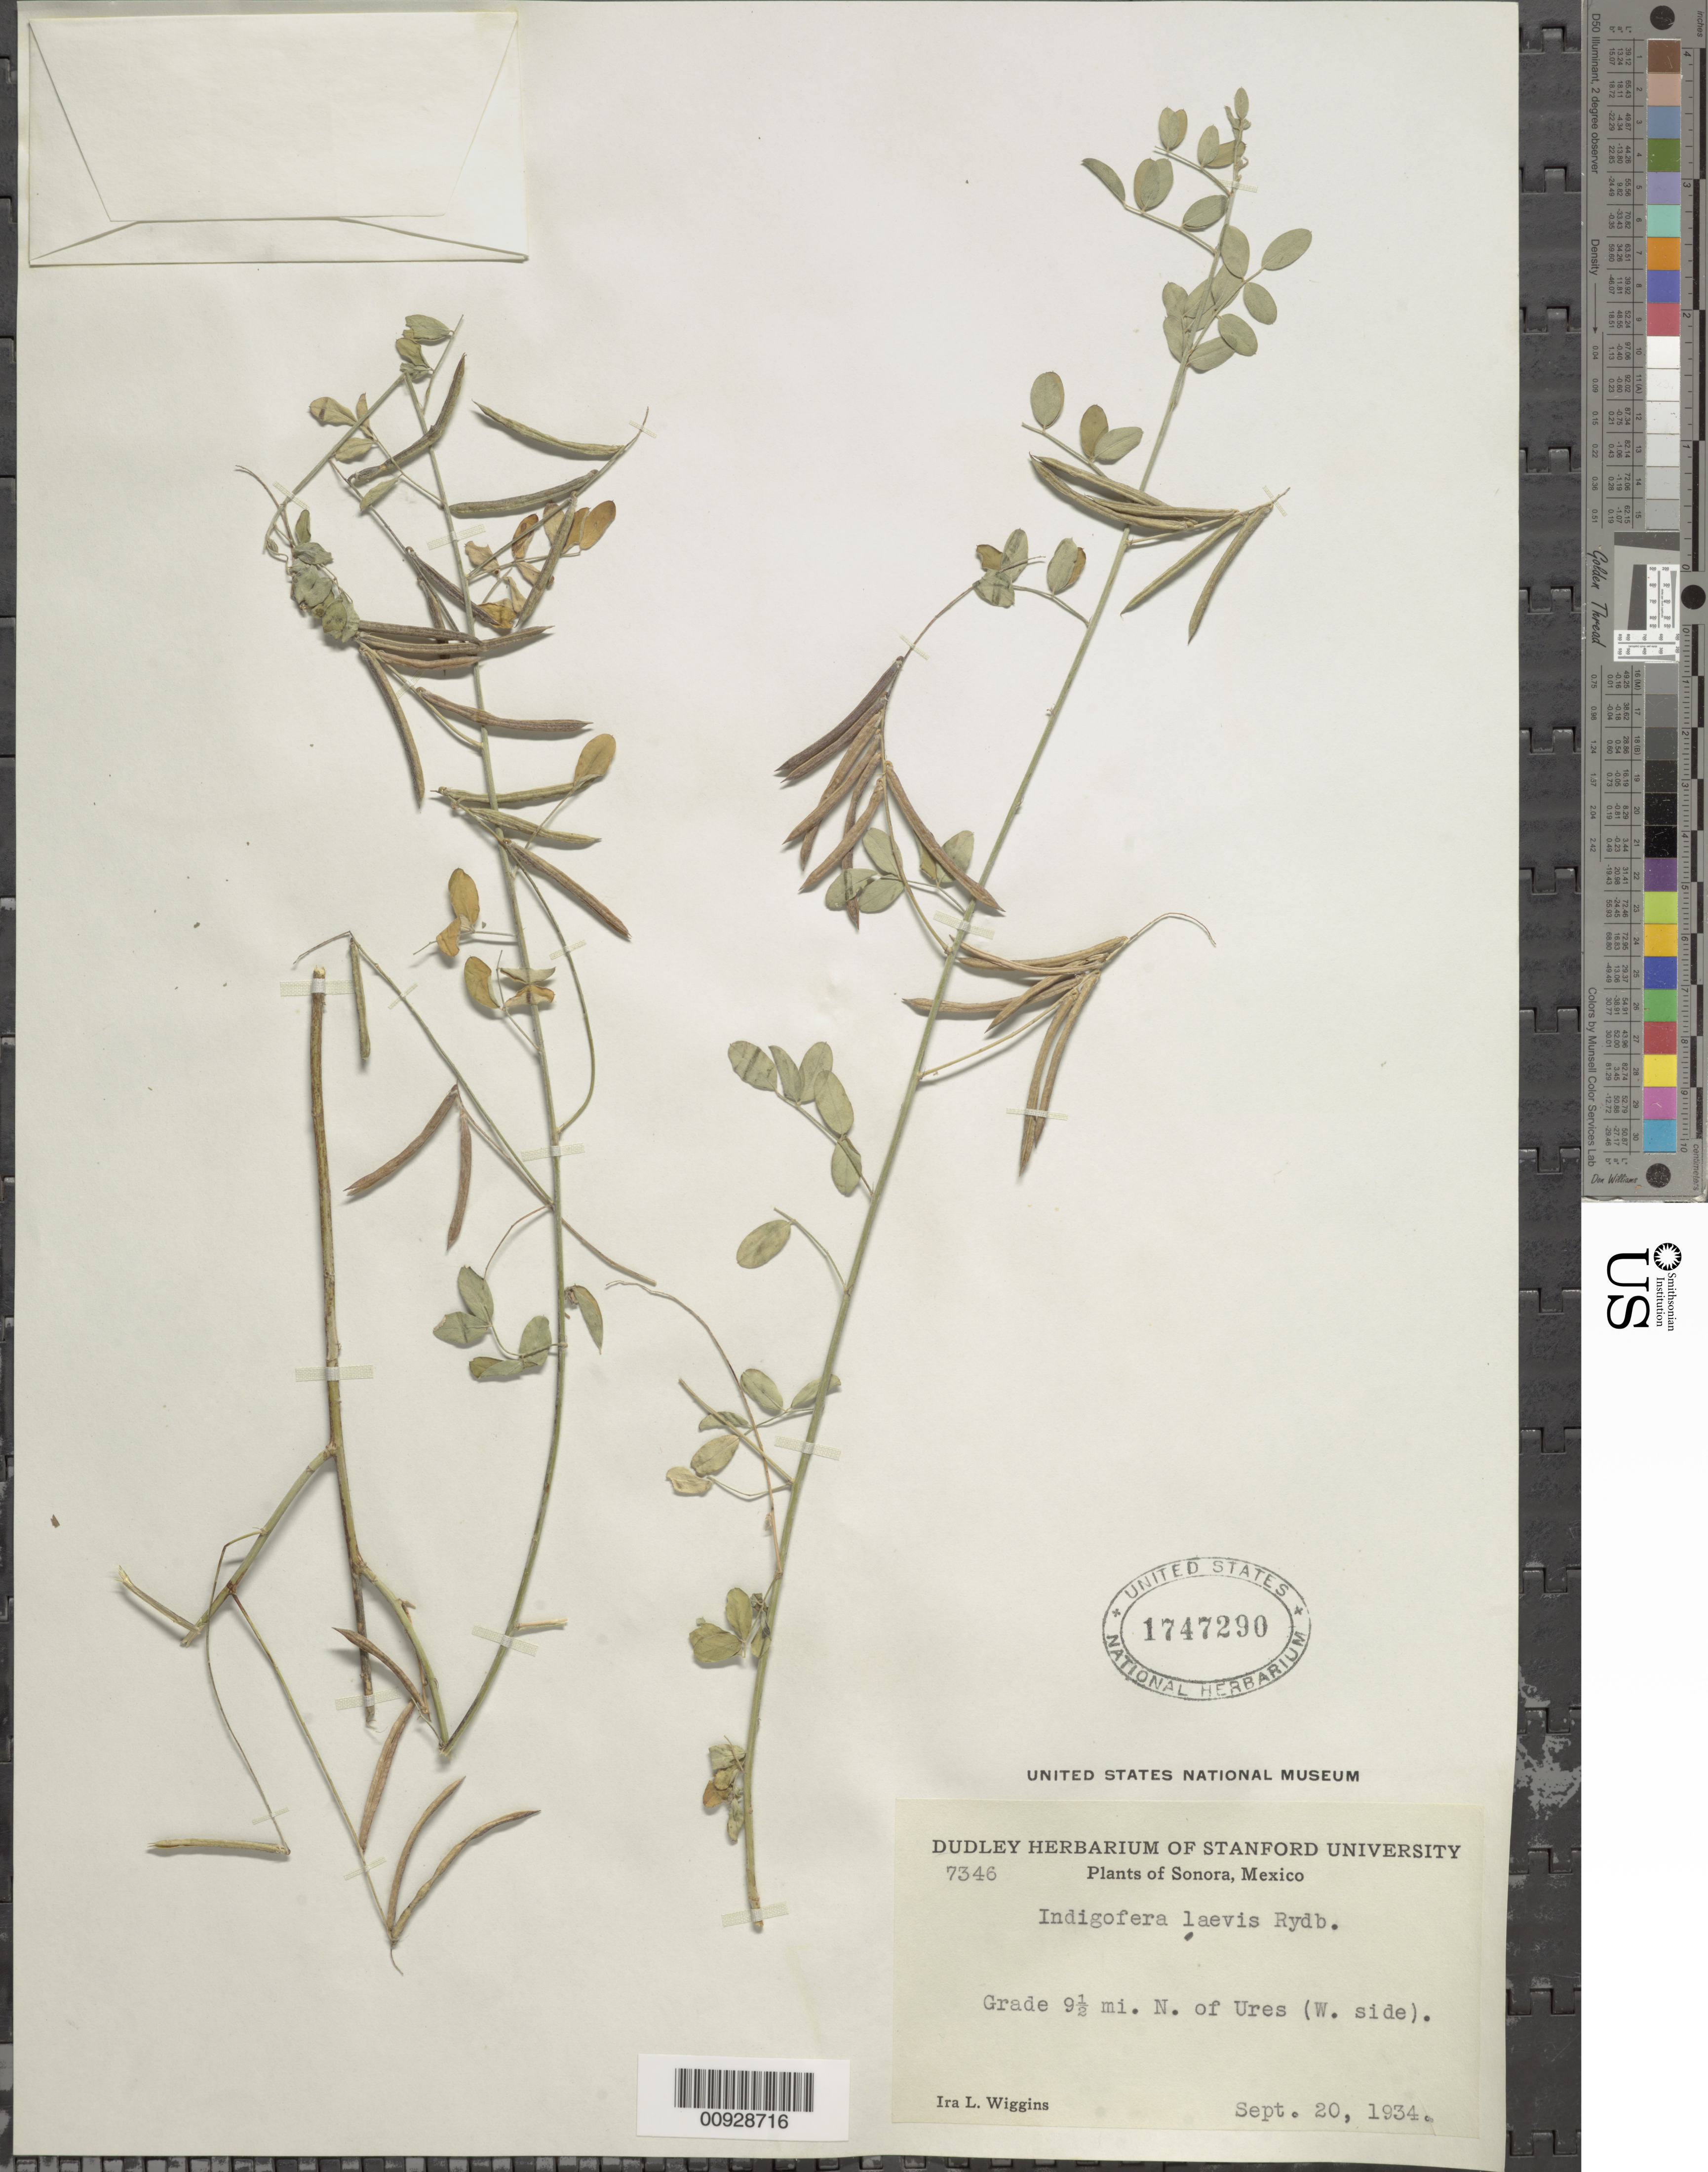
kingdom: Plantae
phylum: Tracheophyta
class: Magnoliopsida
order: Fabales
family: Fabaceae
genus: Indigofera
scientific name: Indigofera laevis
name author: Rydb.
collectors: I. L. Wiggins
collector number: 7346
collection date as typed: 20 Sep 1934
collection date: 1934-09-20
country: Mexico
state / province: Sonora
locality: Grade 9½ mi. N of Ures (W side).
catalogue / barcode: US 1747290